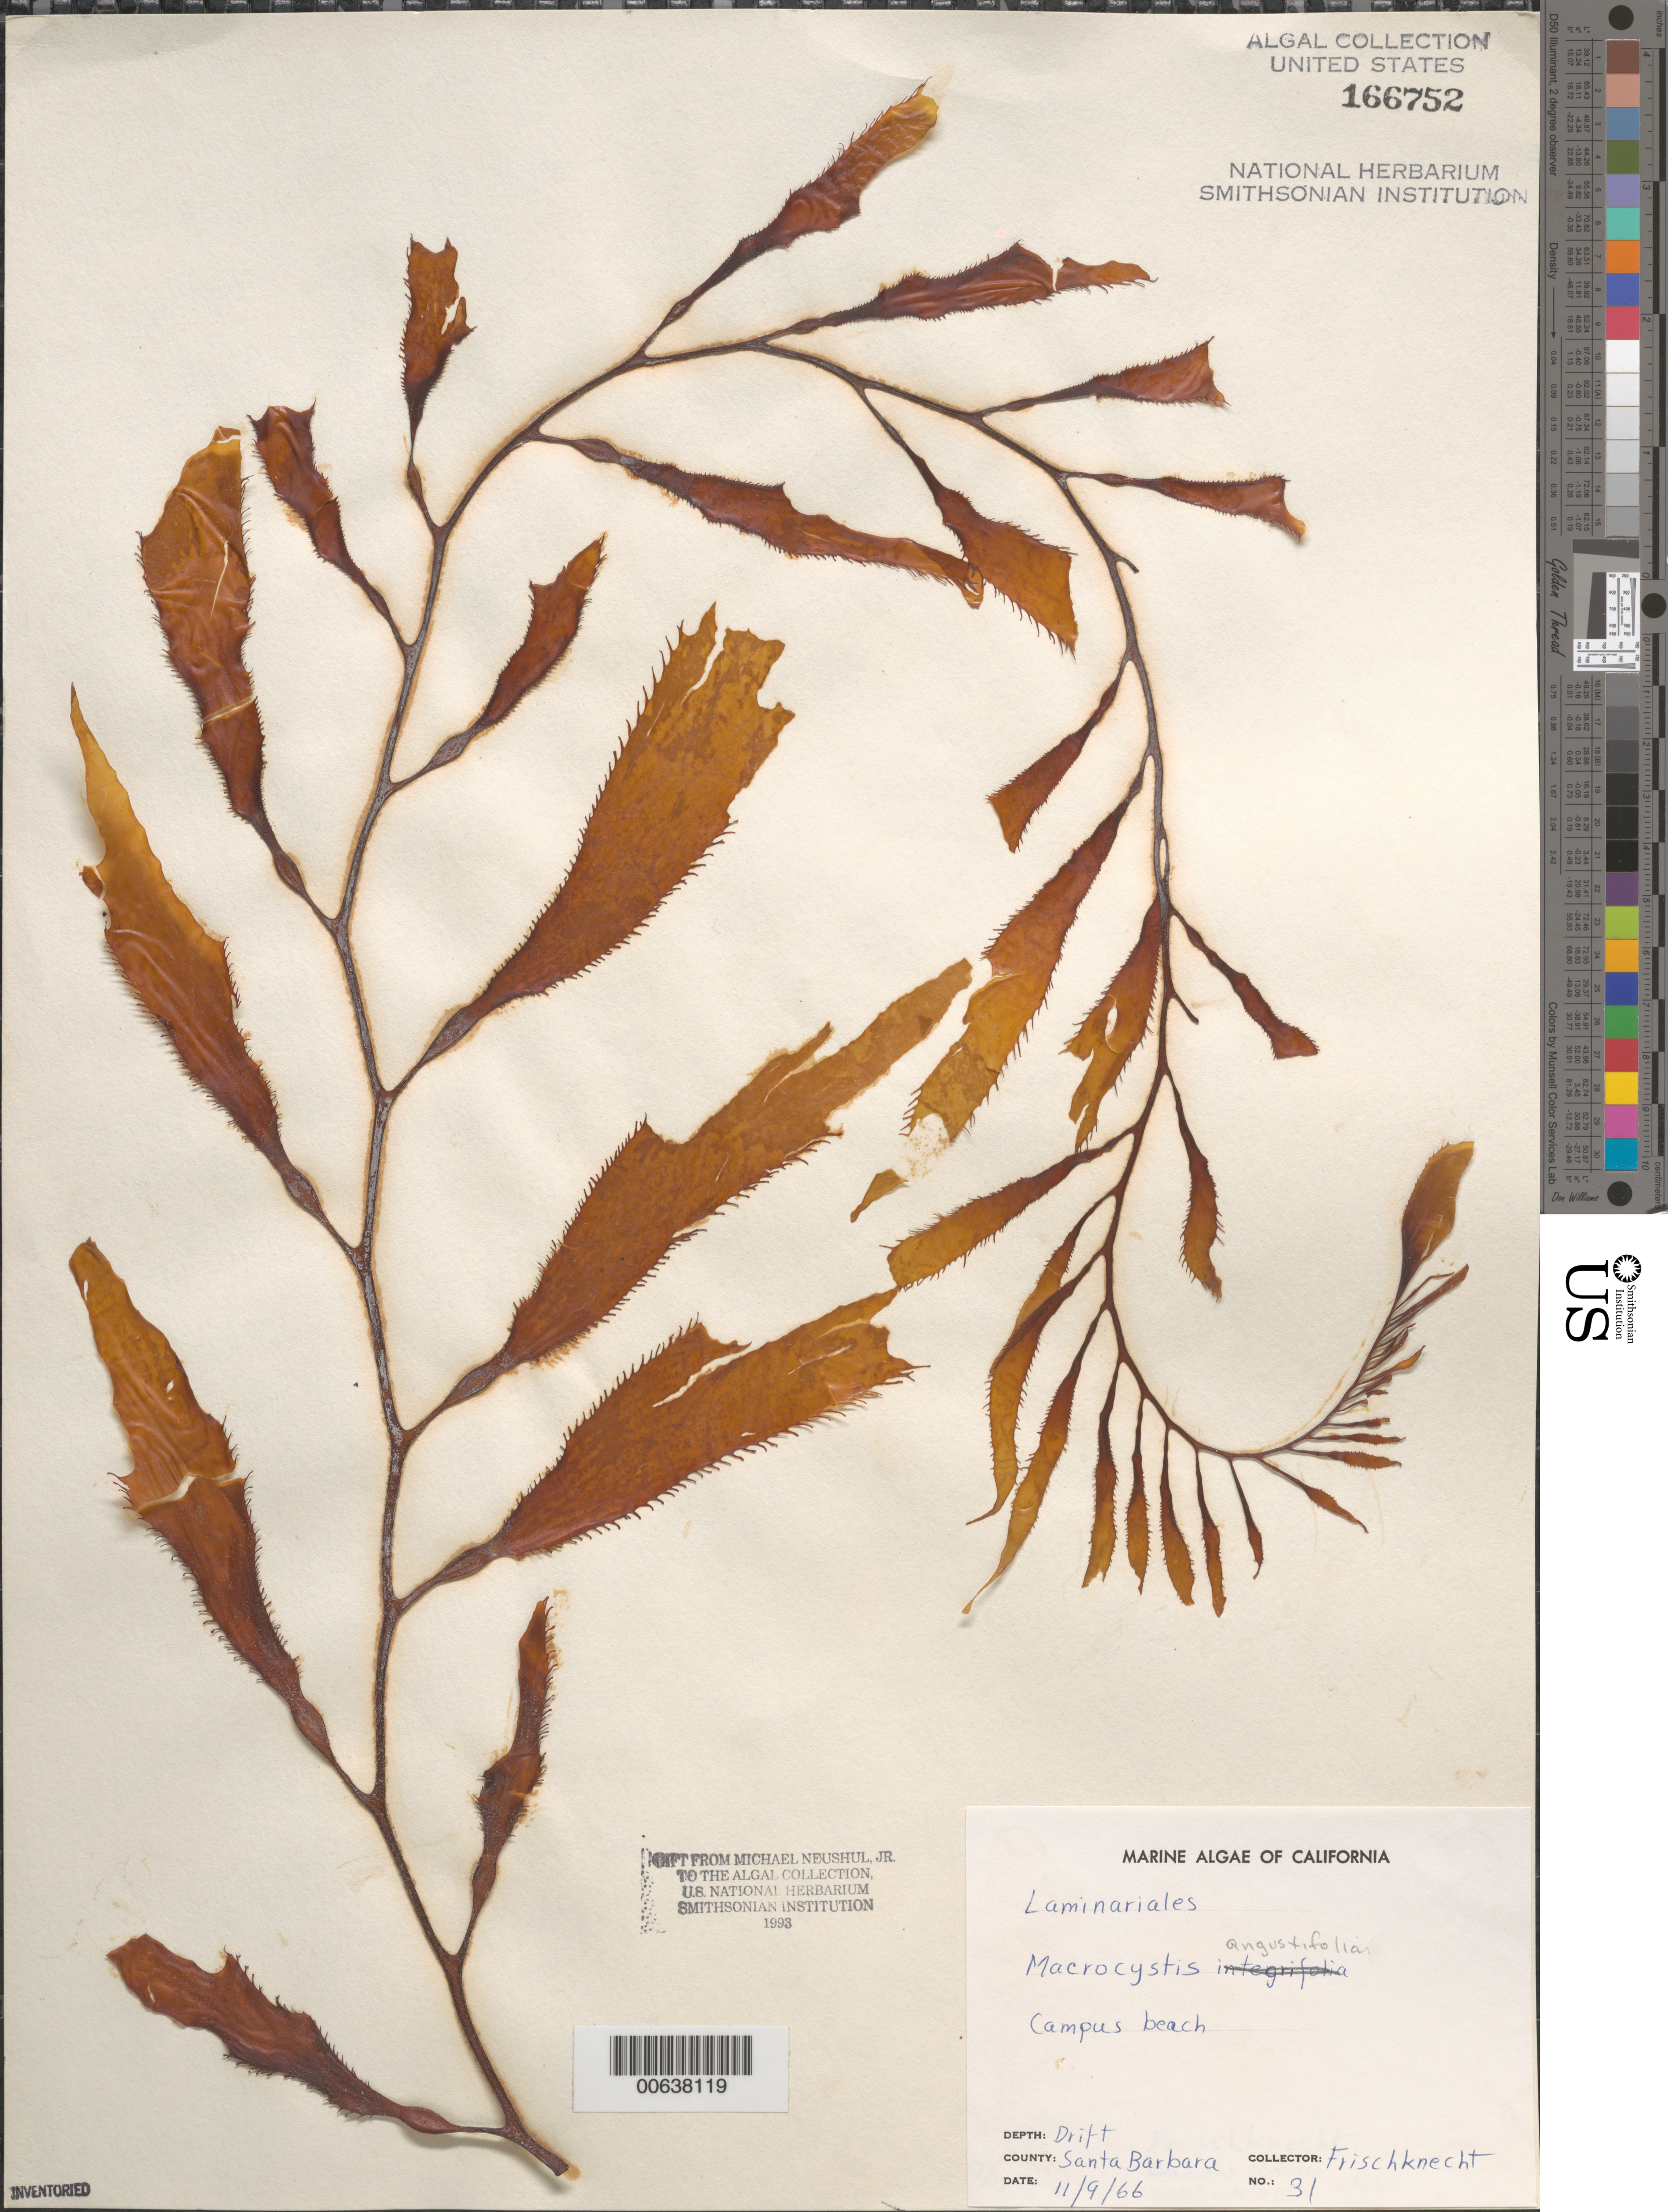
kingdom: Chromista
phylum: Ochrophyta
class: Phaeophyceae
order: Laminariales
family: Laminariaceae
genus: Macrocystis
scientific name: Macrocystis pyrifera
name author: (L.) C. Agardh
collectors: -. Frischknecht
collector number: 31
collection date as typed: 09 Nov 1966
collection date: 1966-11-09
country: United States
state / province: California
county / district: Santa Barbara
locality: Campus Beach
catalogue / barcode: US 166752